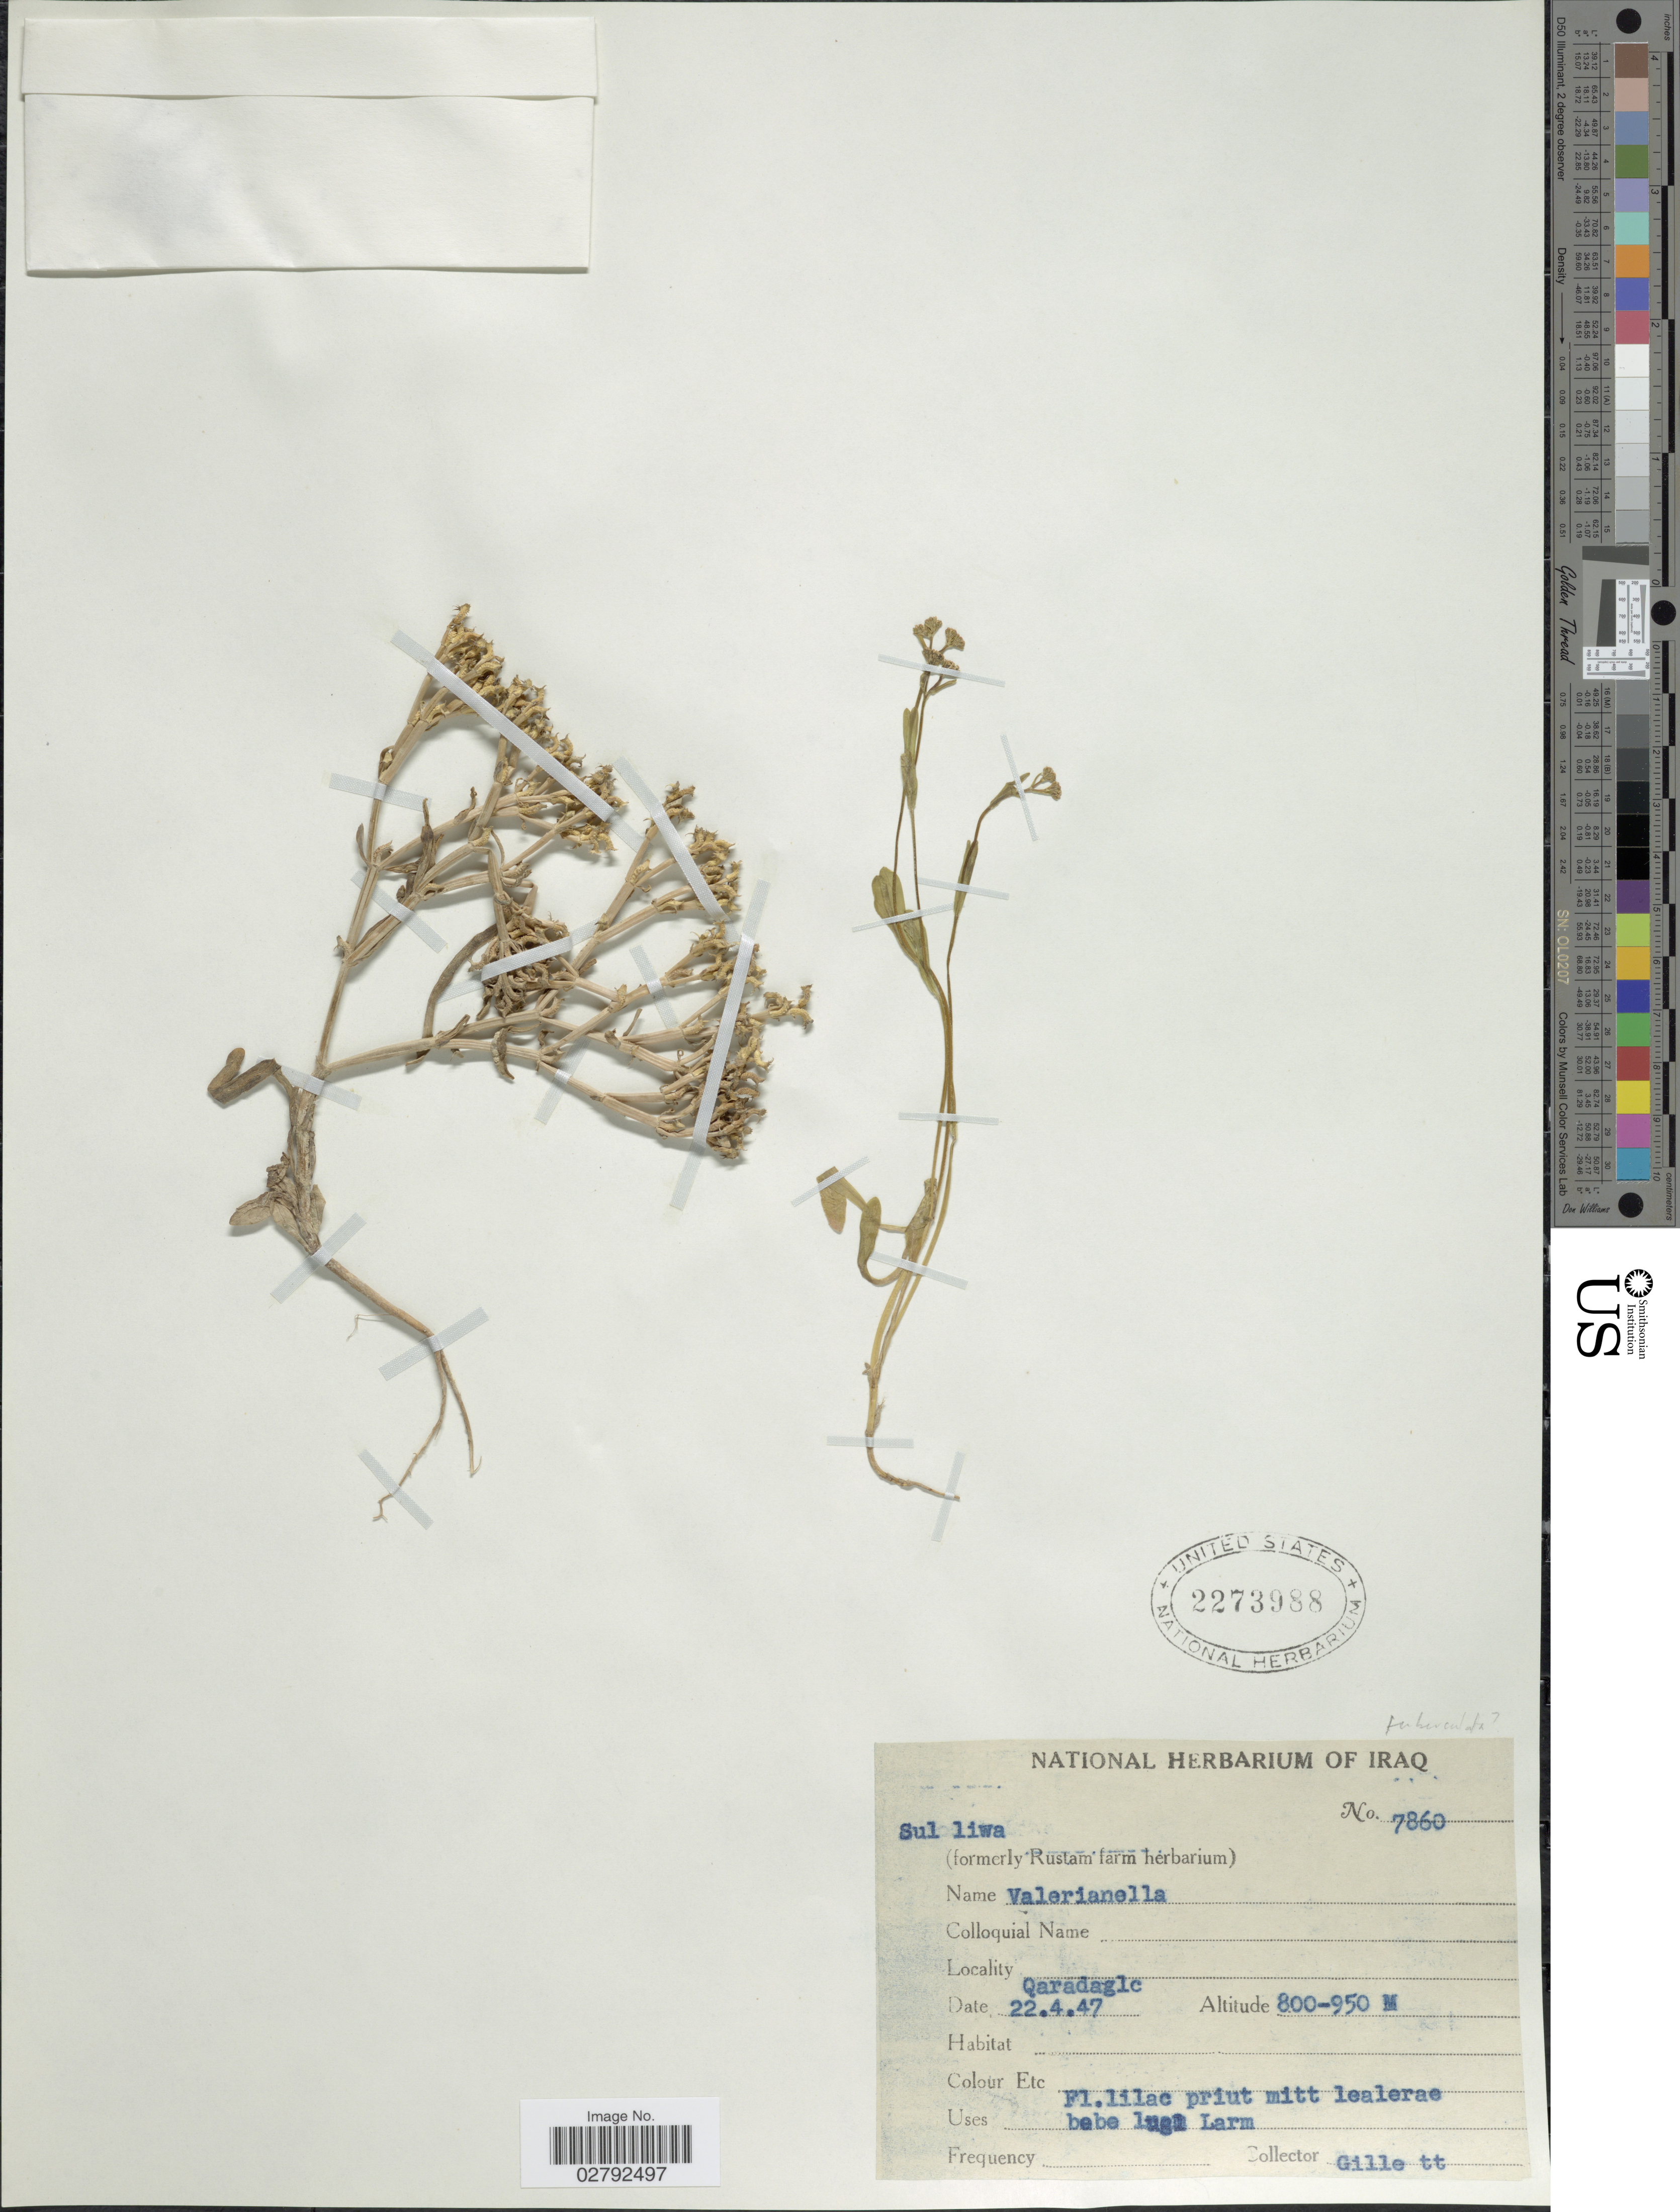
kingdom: Plantae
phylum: Tracheophyta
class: Magnoliopsida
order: Dipsacales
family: Caprifoliaceae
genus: Valerianella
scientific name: Valerianella tuberculata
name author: Boiss.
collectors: Gillett, --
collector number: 7860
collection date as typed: Transcribed d/m/y: 22/4/47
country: Iraq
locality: Qaradaglc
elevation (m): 800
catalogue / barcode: US 2273988